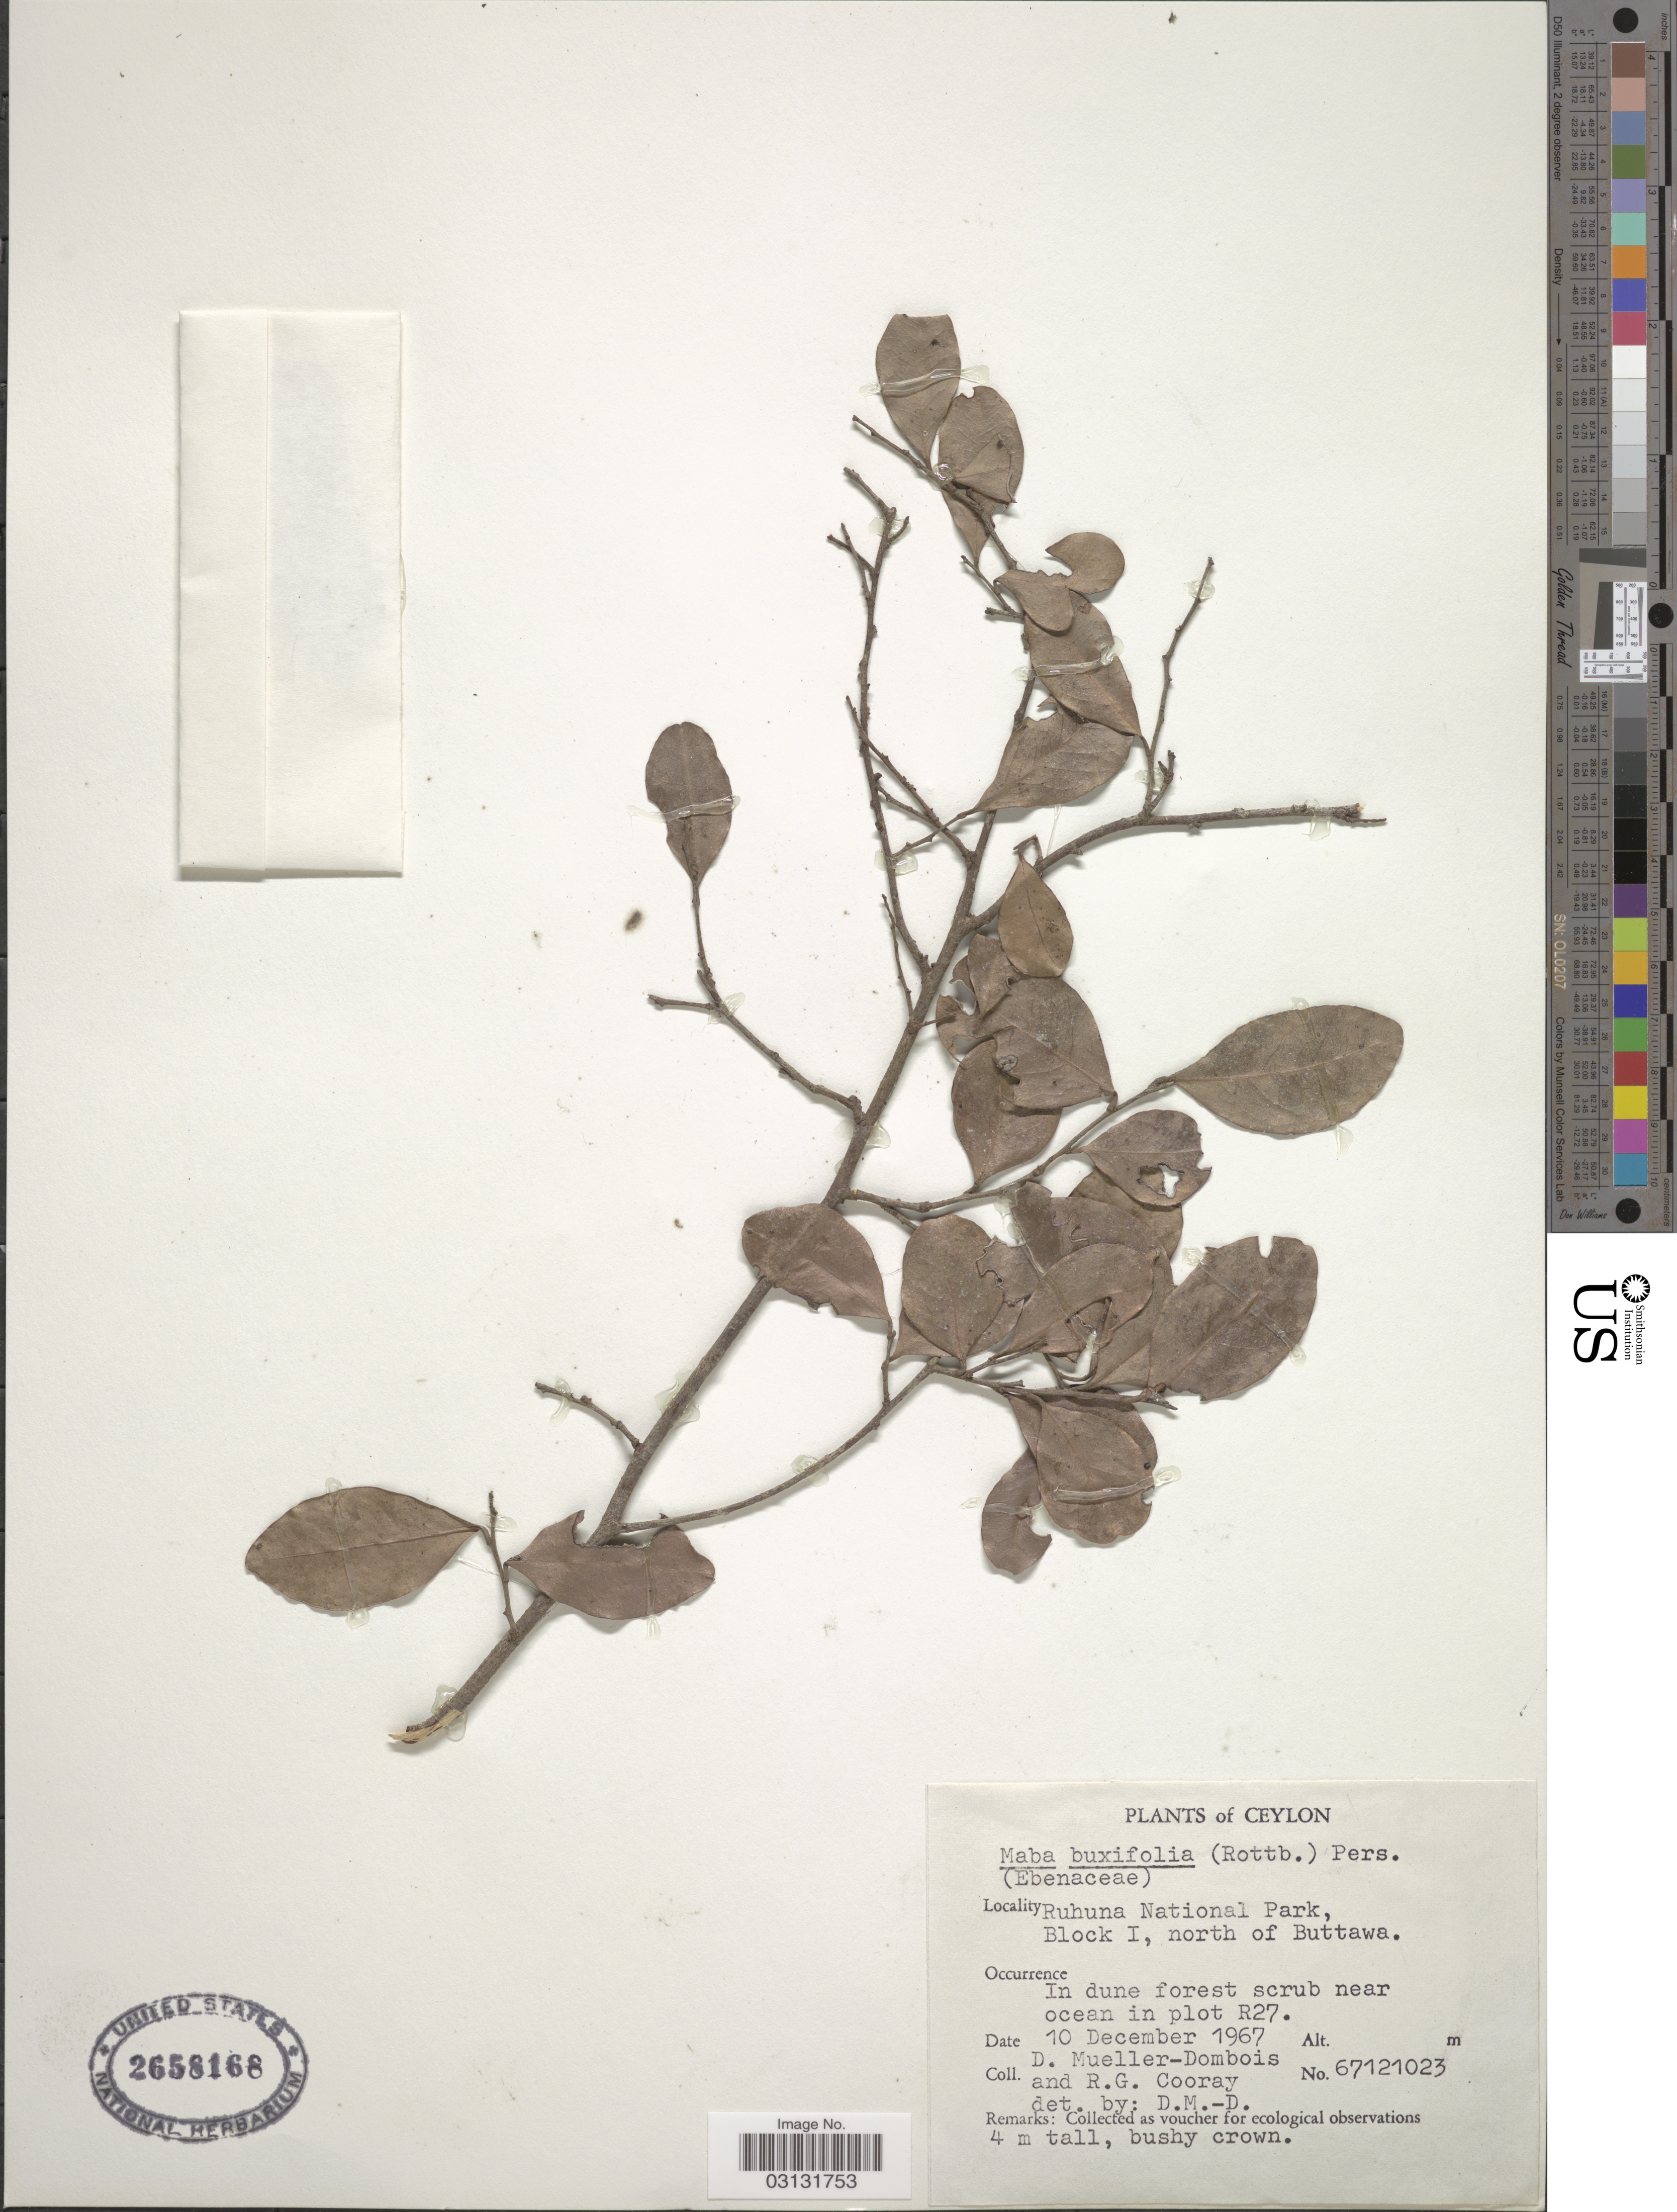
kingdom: Plantae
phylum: Tracheophyta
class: Magnoliopsida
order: Ericales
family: Ebenaceae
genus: Diospyros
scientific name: Diospyros ferrea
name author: (Willd.) Bakh.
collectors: D. Mueller-Dombois & R. Cooray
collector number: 67121023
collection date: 1967-12-10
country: Sri Lanka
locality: Ceylon. Ruhuna National Park, Block I, north of Buttawa. In plot R27.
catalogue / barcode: US 2658168